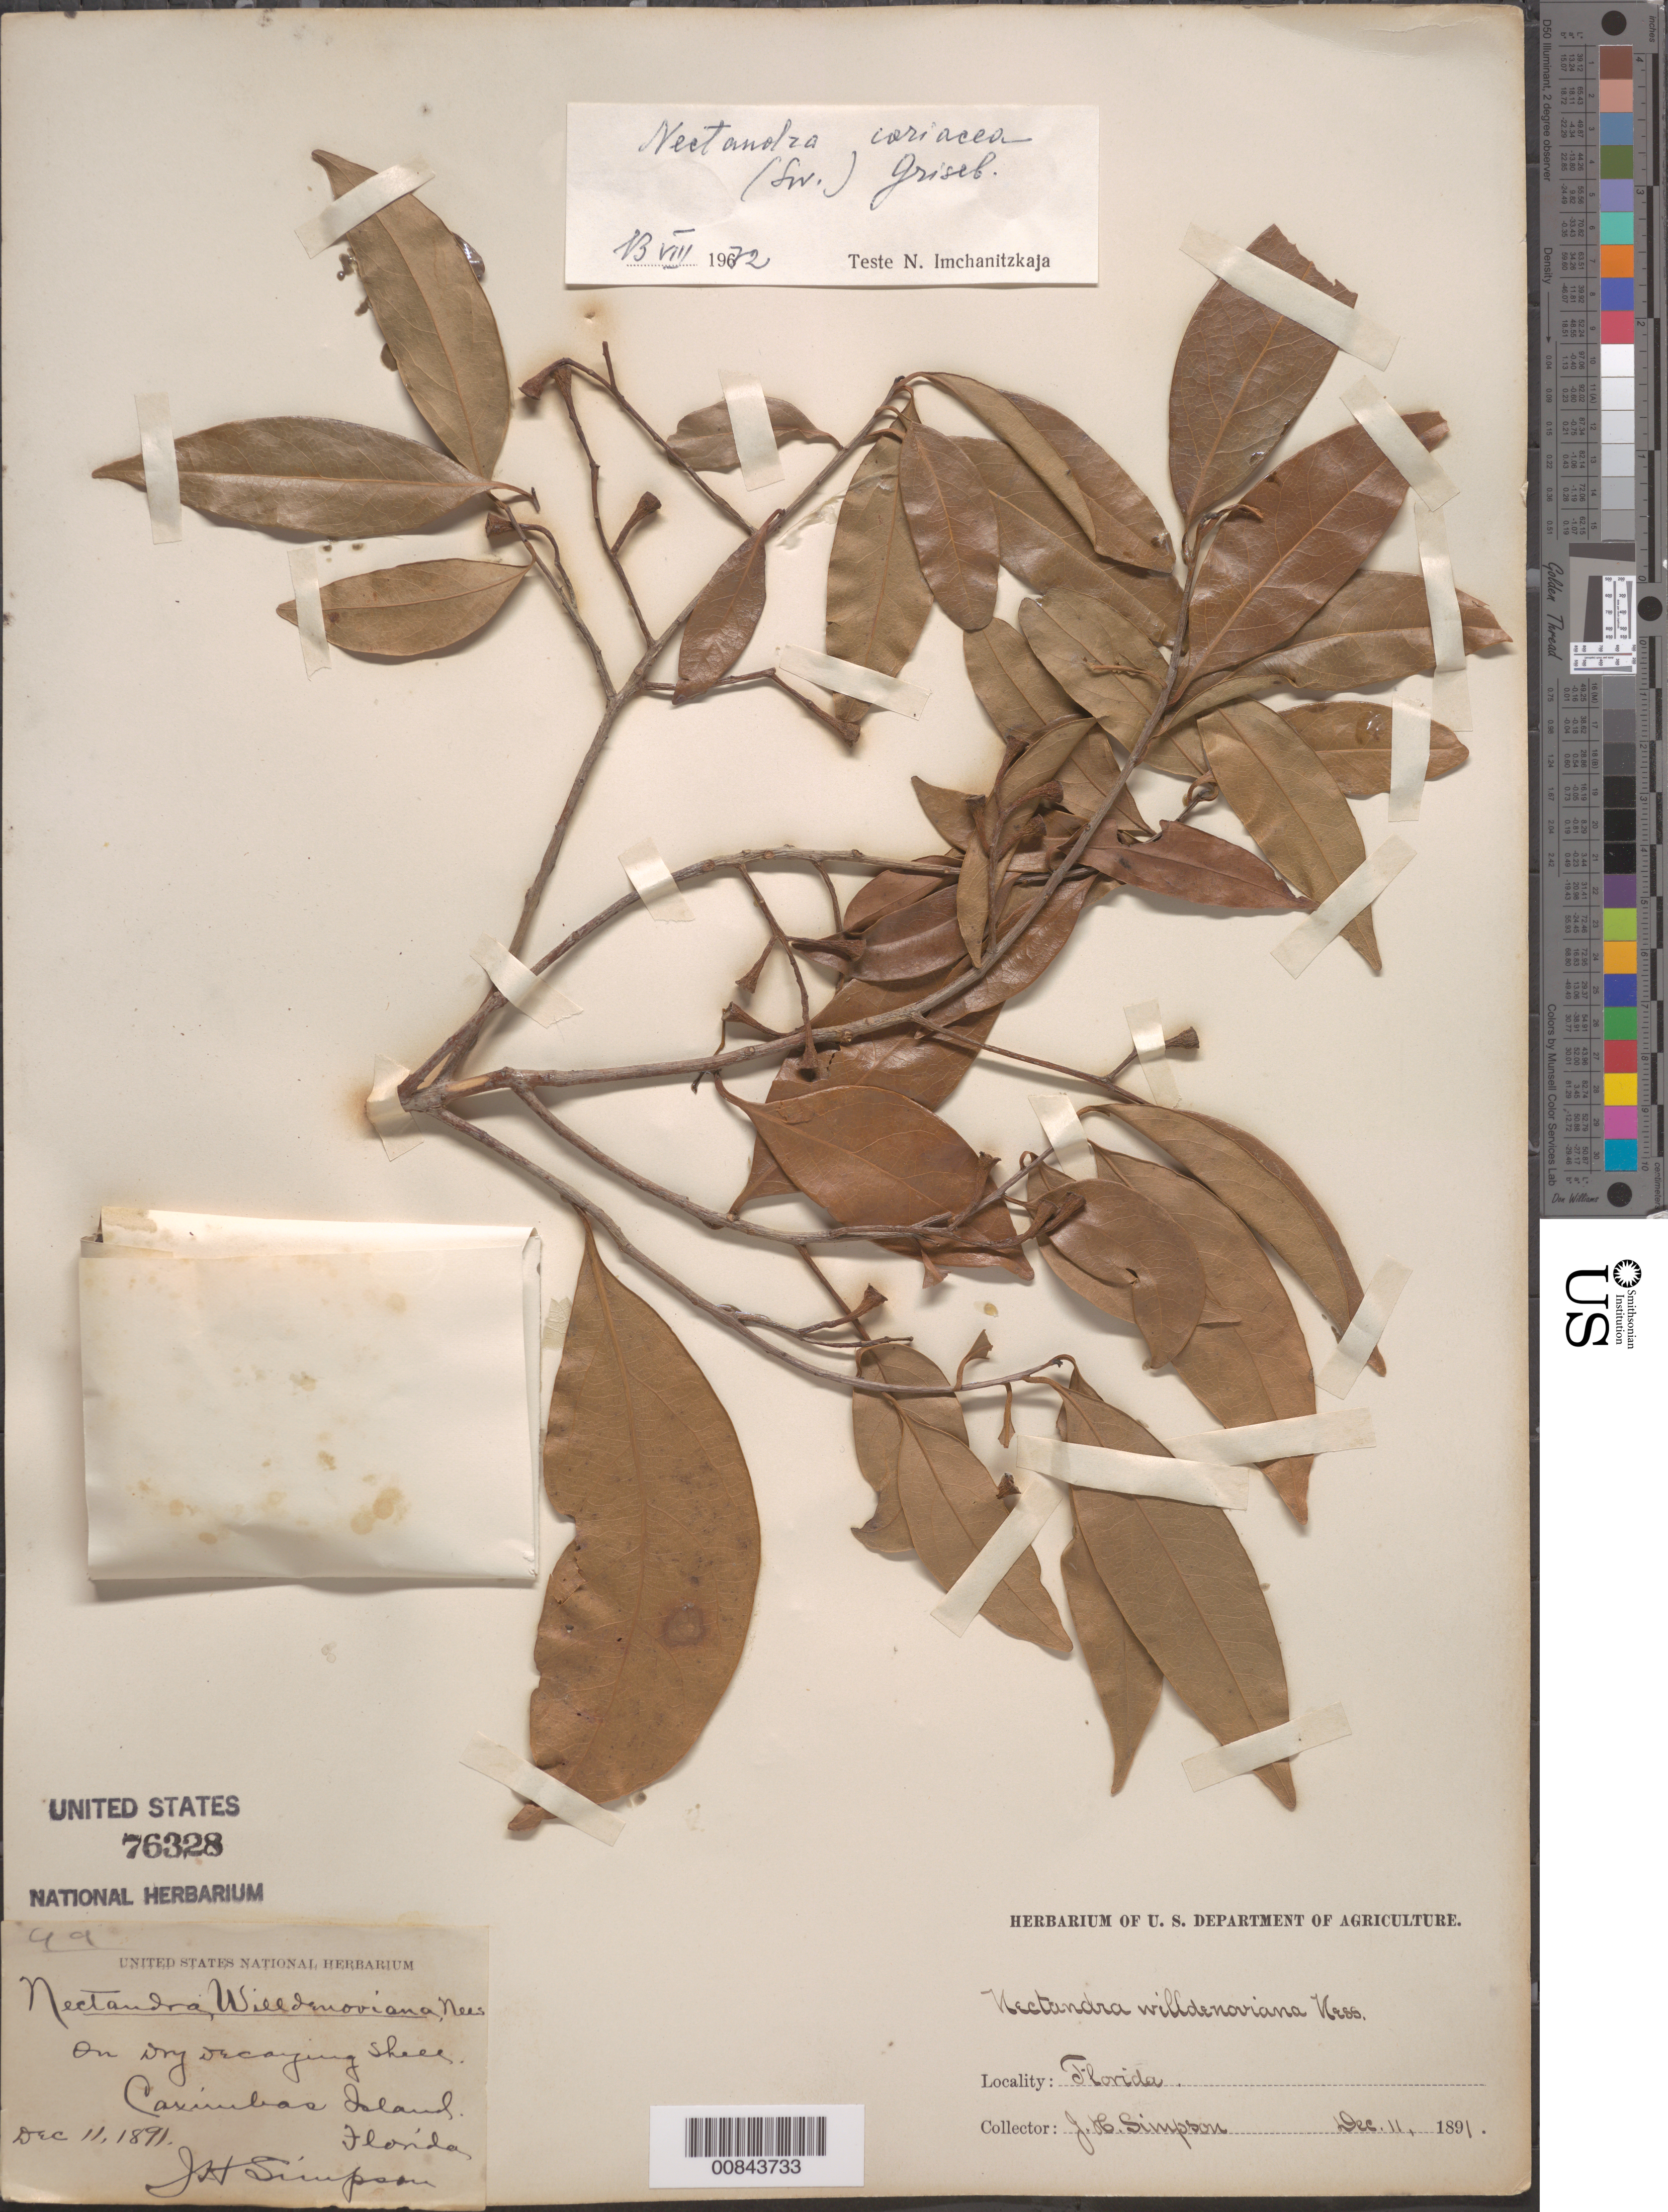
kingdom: Plantae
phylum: Tracheophyta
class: Magnoliopsida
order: Laurales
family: Lauraceae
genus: Nectandra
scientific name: Nectandra coriacea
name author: (Sw.) Griseb.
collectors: J. H. Simpson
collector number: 49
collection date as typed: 11 Dec 1891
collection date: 1891-12-11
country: United States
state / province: Florida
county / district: Collier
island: Caximbas Island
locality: Caximbas Island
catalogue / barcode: US 76328